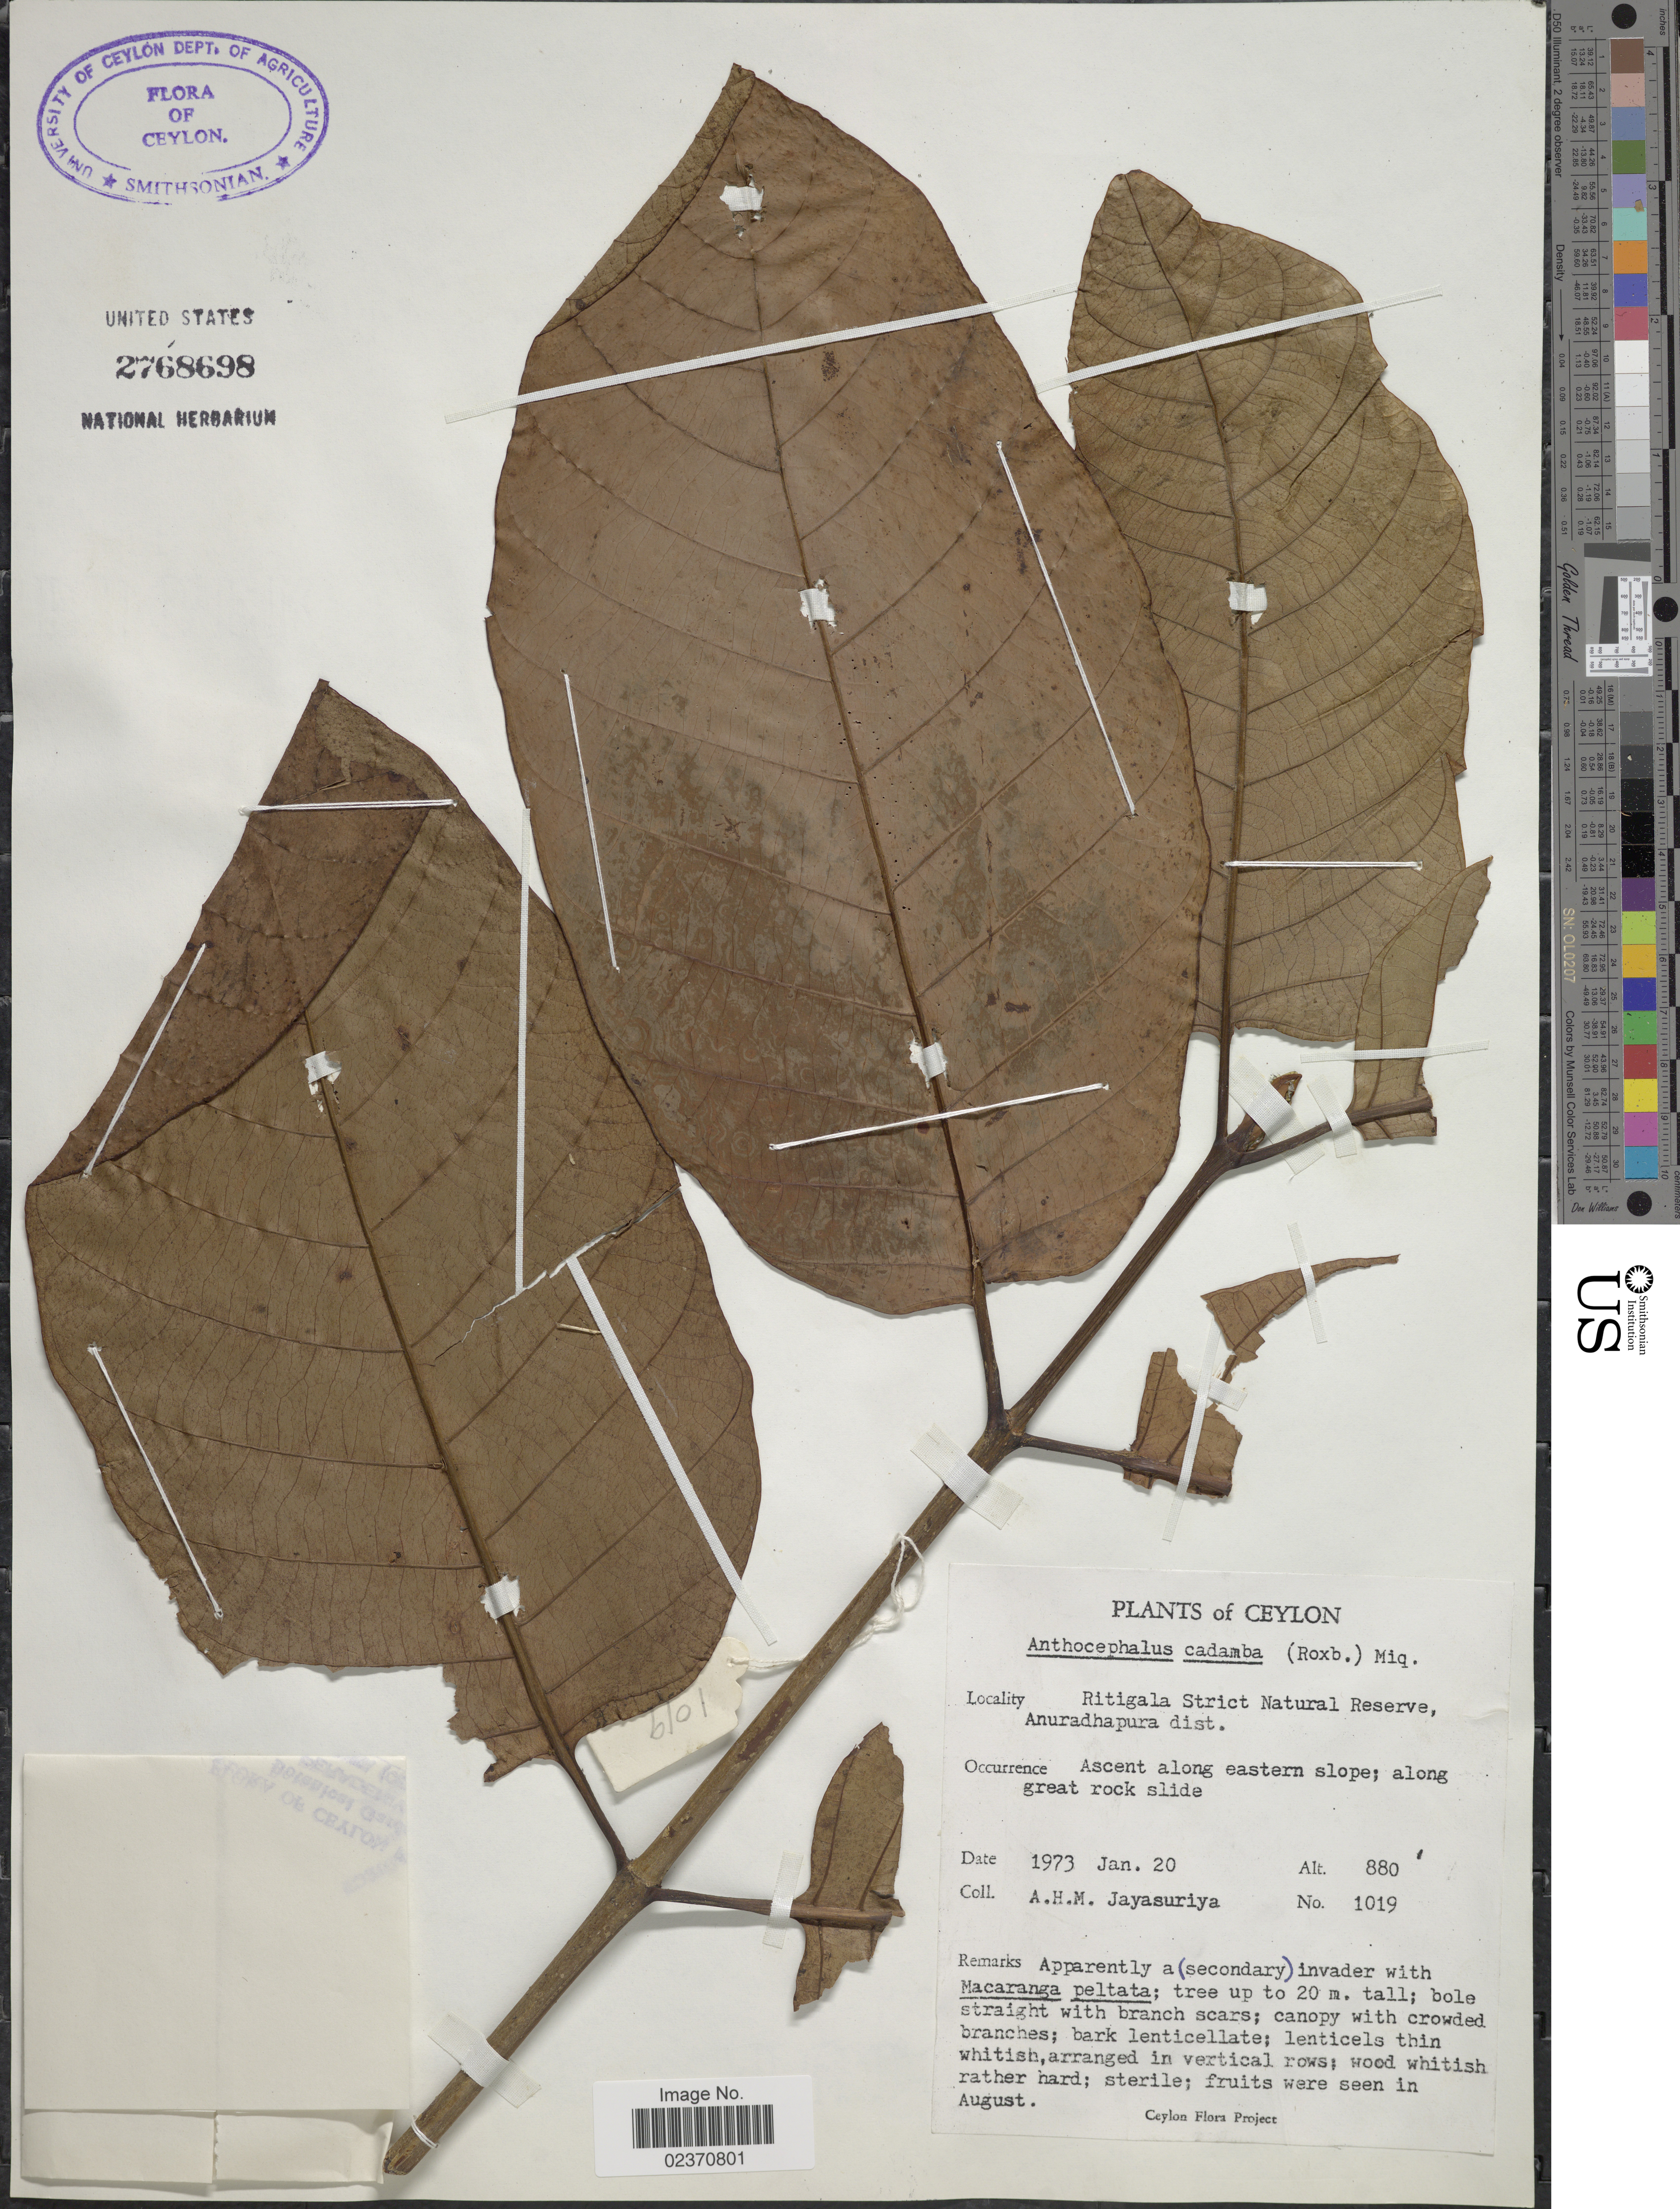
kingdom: Plantae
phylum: Tracheophyta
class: Magnoliopsida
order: Gentianales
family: Rubiaceae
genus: Neolamarckia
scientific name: Neolamarckia cadamba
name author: (Roxb.) Bosser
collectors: A. H. Jayasuriya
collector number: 1019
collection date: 1973-01-20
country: Sri Lanka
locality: Ceylon, Ritigala Strict Natural Reserve, Anuradhapura dist., ascent along eastern slope; along great rock slide.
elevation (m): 268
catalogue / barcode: US 2768698